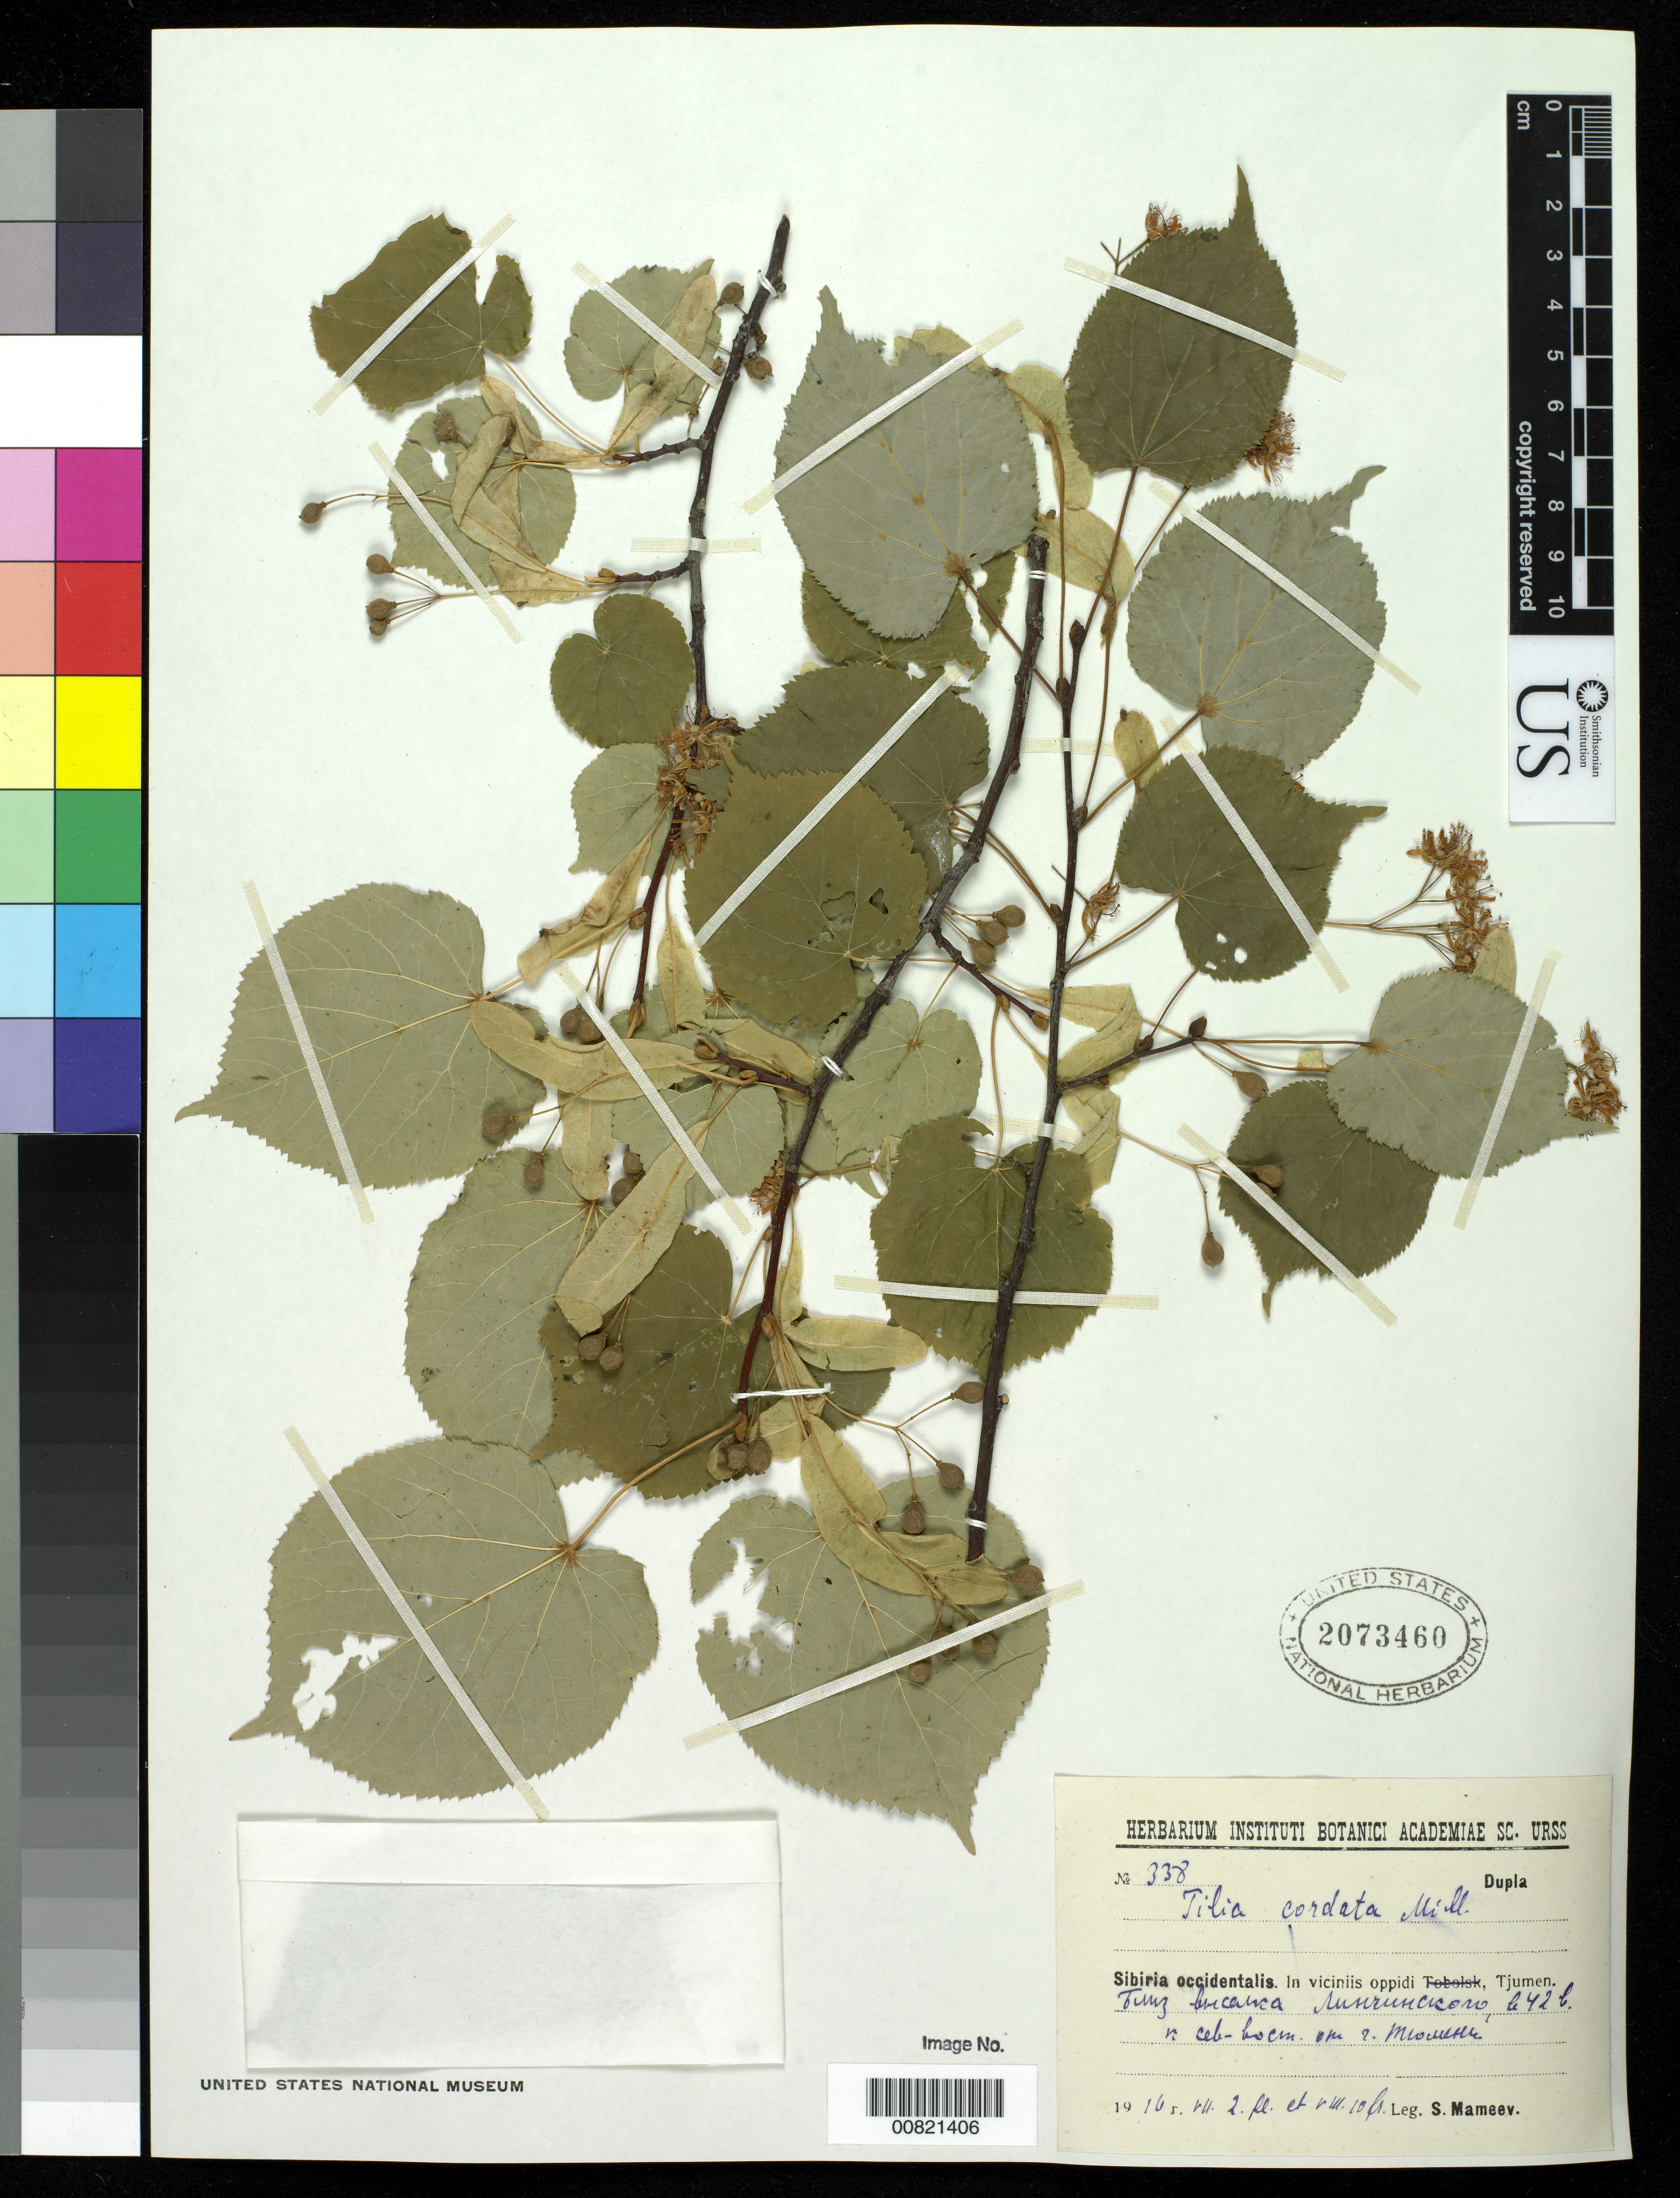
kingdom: Plantae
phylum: Tracheophyta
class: Magnoliopsida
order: Malvales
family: Malvaceae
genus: Tilia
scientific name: Tilia cordata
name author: Mill.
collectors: S. Mameev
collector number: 338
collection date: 1916-07-02/1916-07-10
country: Russian Federation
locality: Western Siberia, near Tjumen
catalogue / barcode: US 2073460